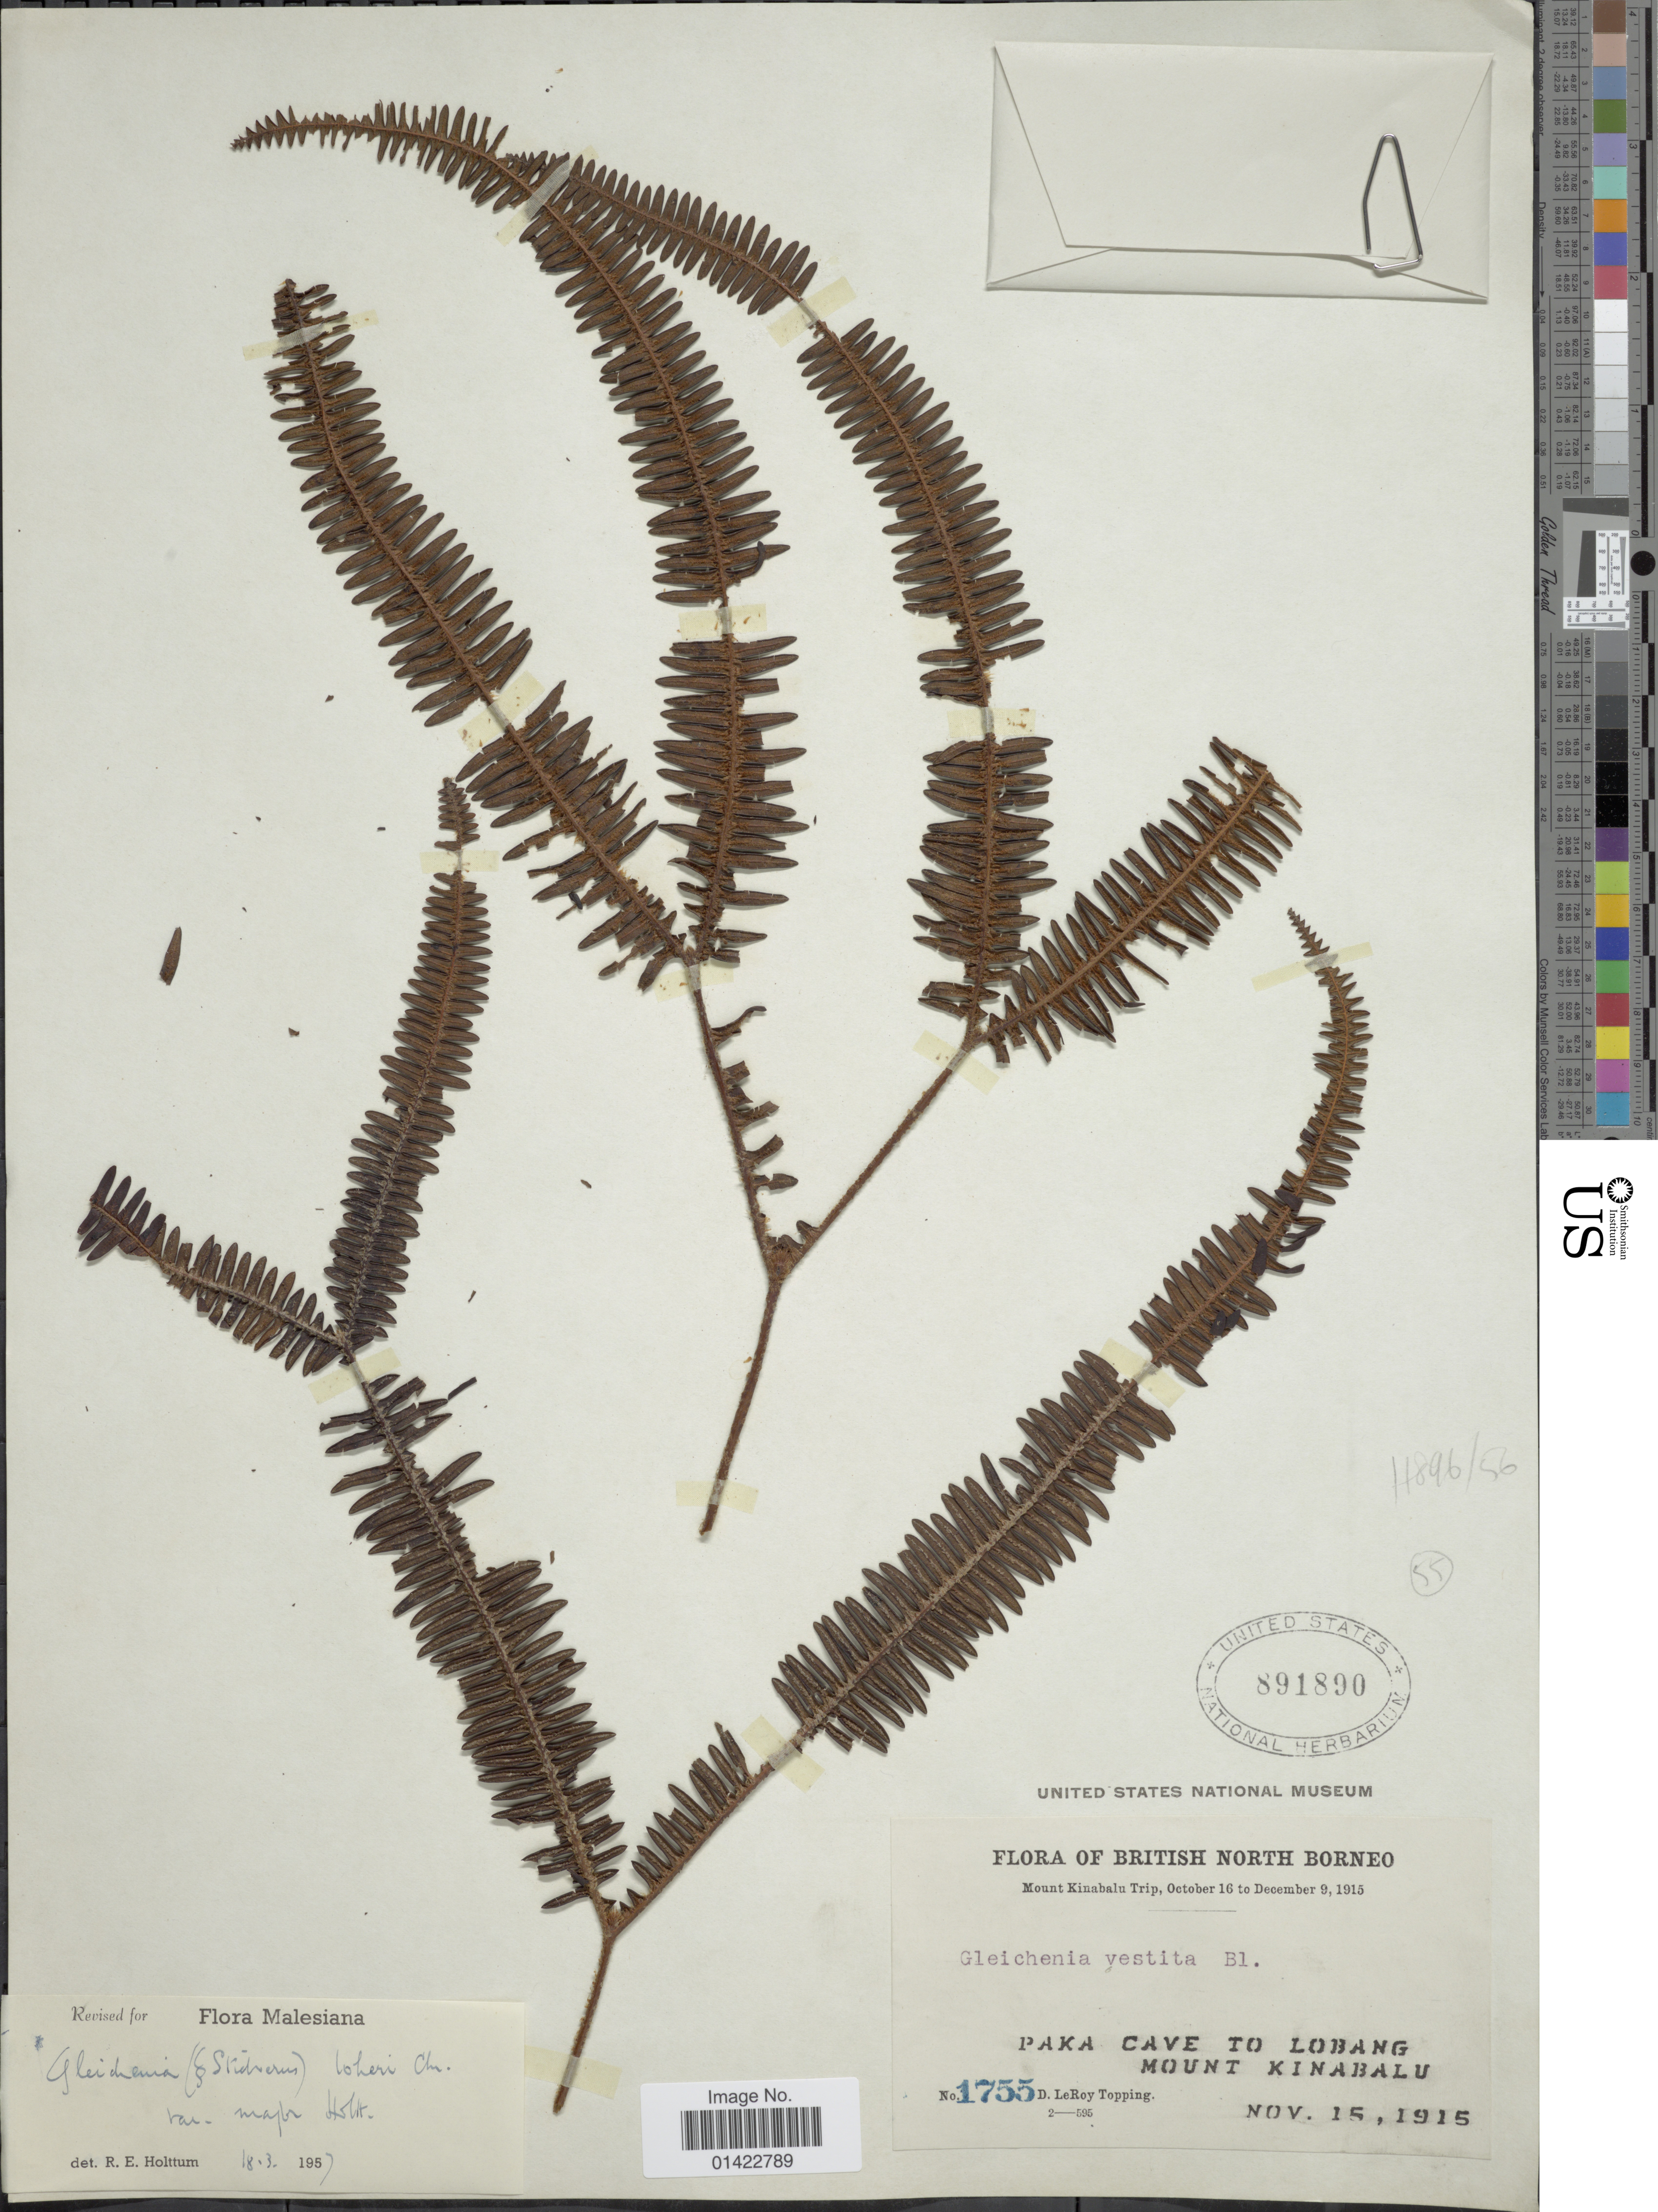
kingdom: Plantae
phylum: Tracheophyta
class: Polypodiopsida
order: Gleicheniales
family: Gleicheniaceae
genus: Sticherus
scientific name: Sticherus loheri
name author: (Christ) Copel.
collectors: D. L. Topping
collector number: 1755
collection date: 1915-11-15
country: Malaysia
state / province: Sabah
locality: Mount Kinabalu Trip.Paka Cave to Lobang. Mount Kinabalu. British North Borneo.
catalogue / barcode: US 891890